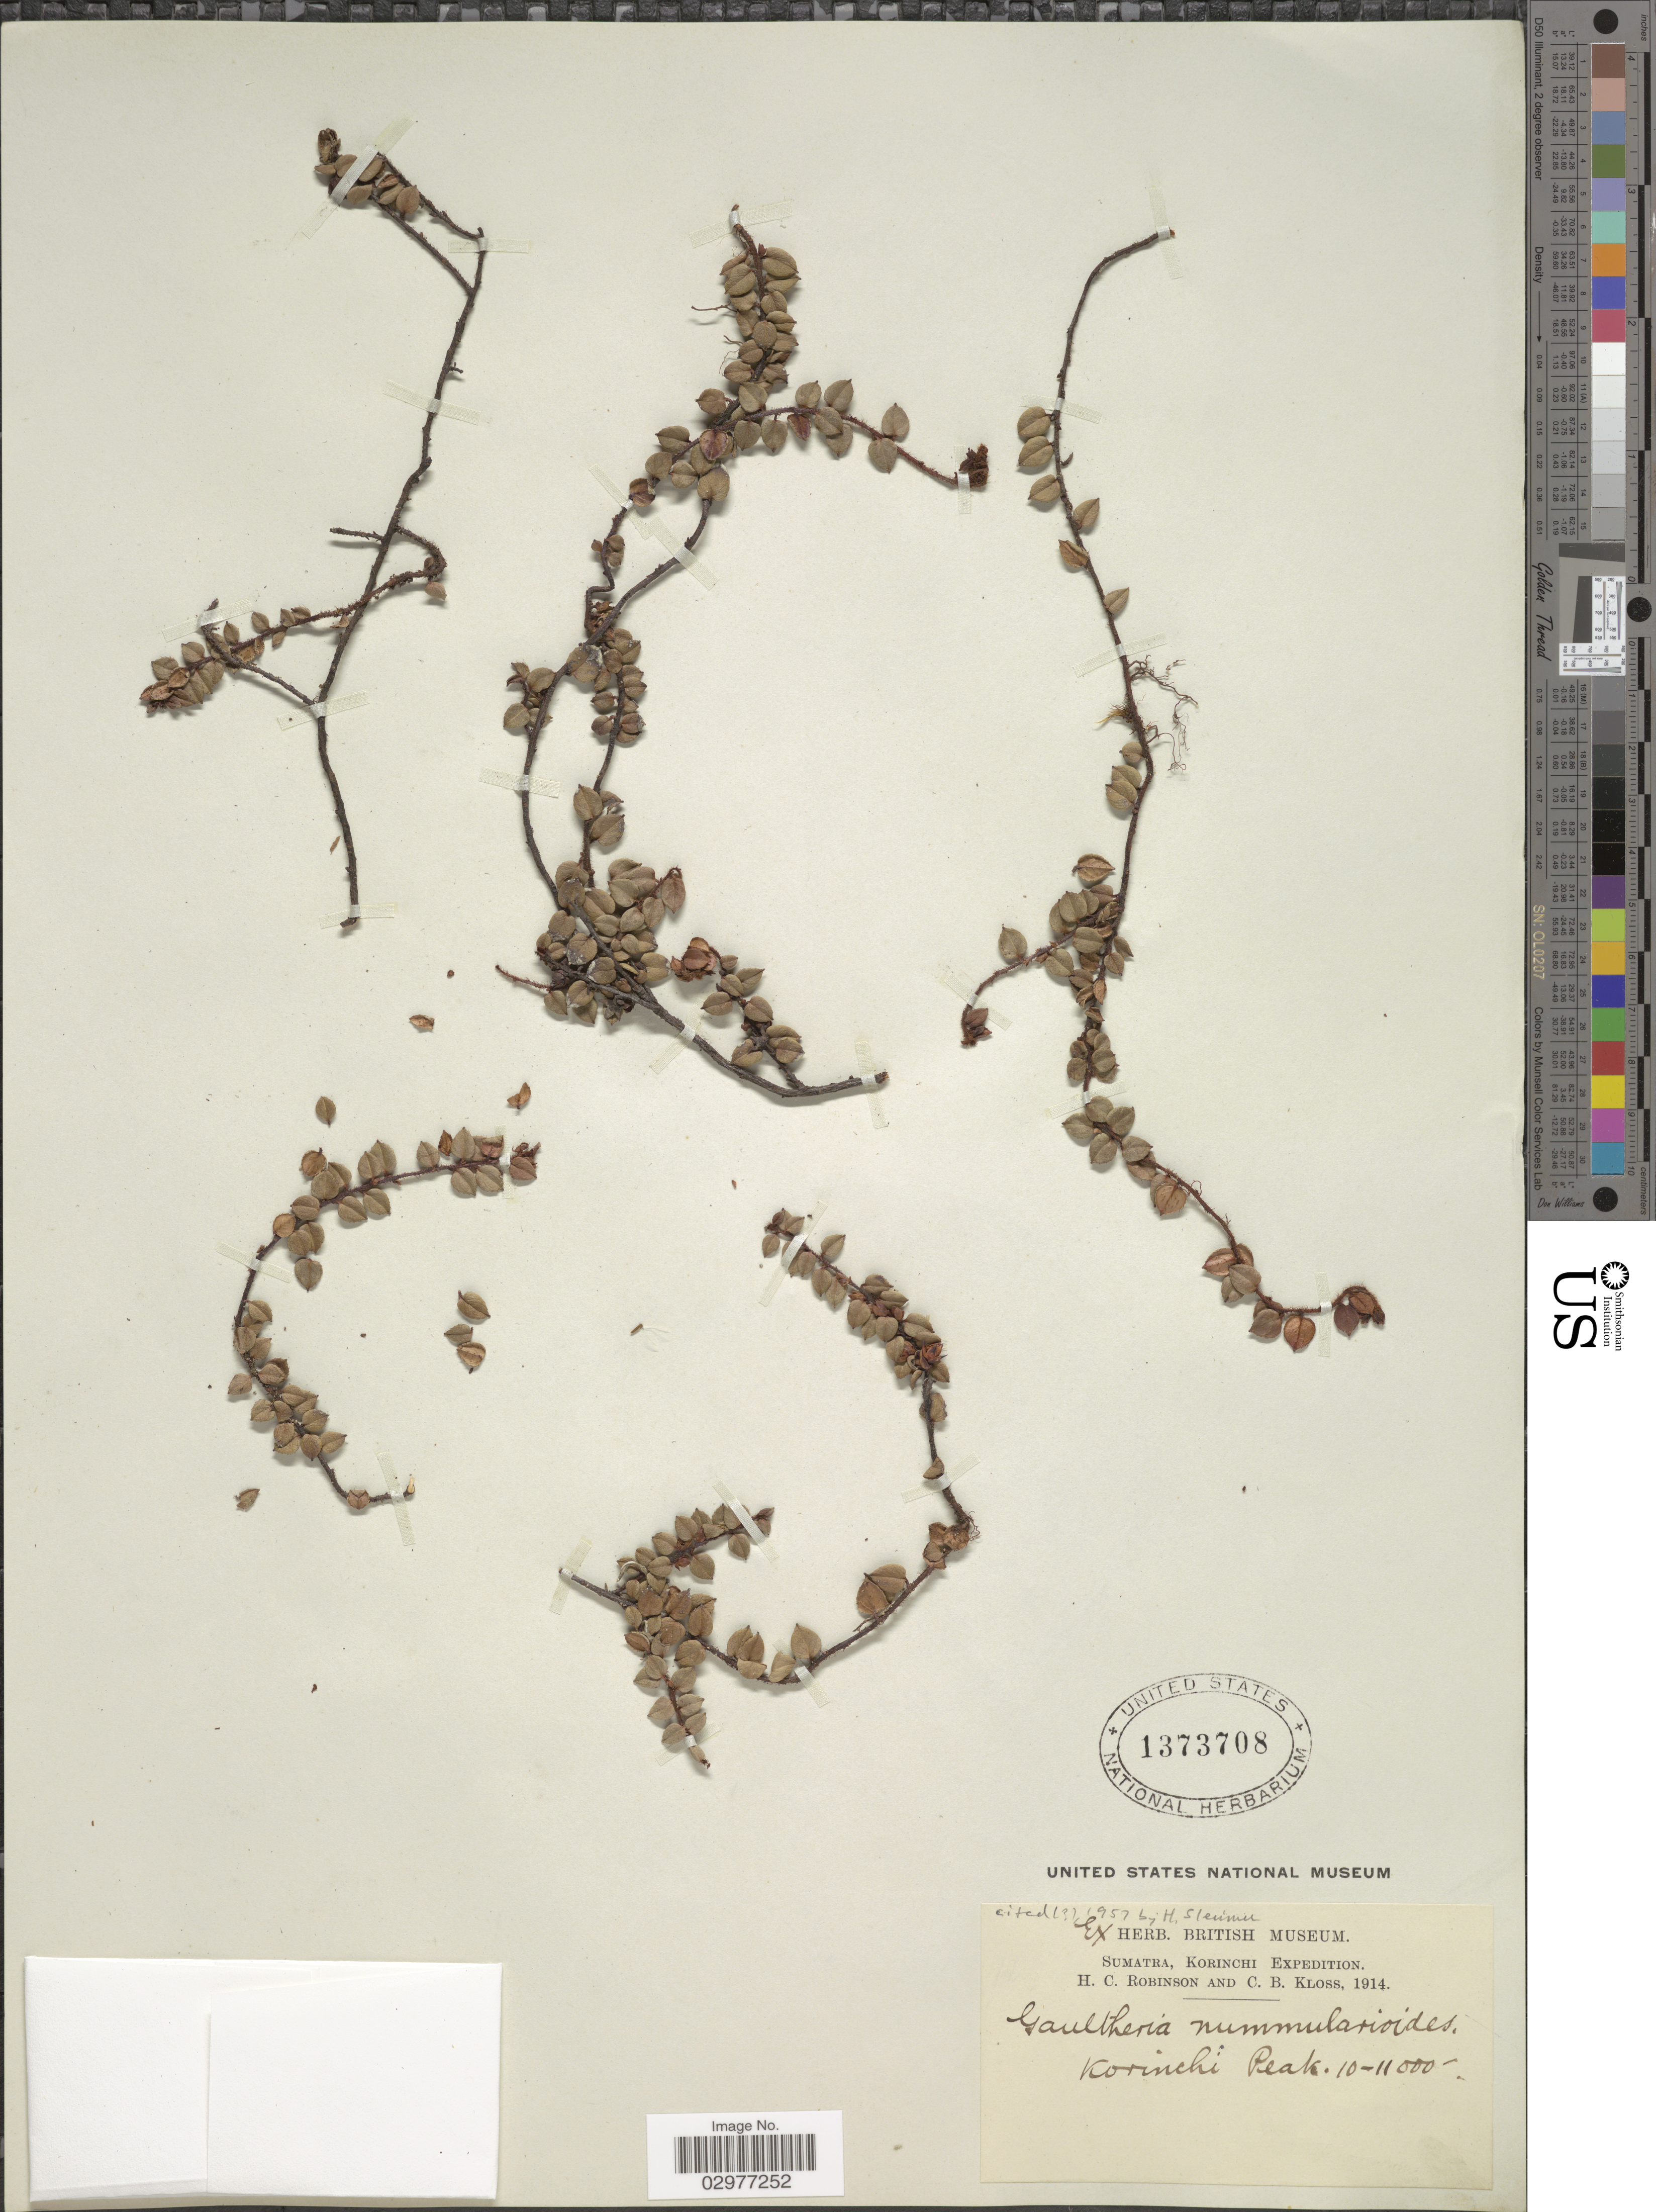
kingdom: Plantae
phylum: Tracheophyta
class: Magnoliopsida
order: Ericales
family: Ericaceae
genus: Gaultheria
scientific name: Gaultheria nummularioides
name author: G. Don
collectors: H. C. Robinson & C. Kloss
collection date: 1914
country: Indonesia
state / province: Sumatra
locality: Korinchi Peak.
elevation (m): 3048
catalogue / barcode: US 1373708